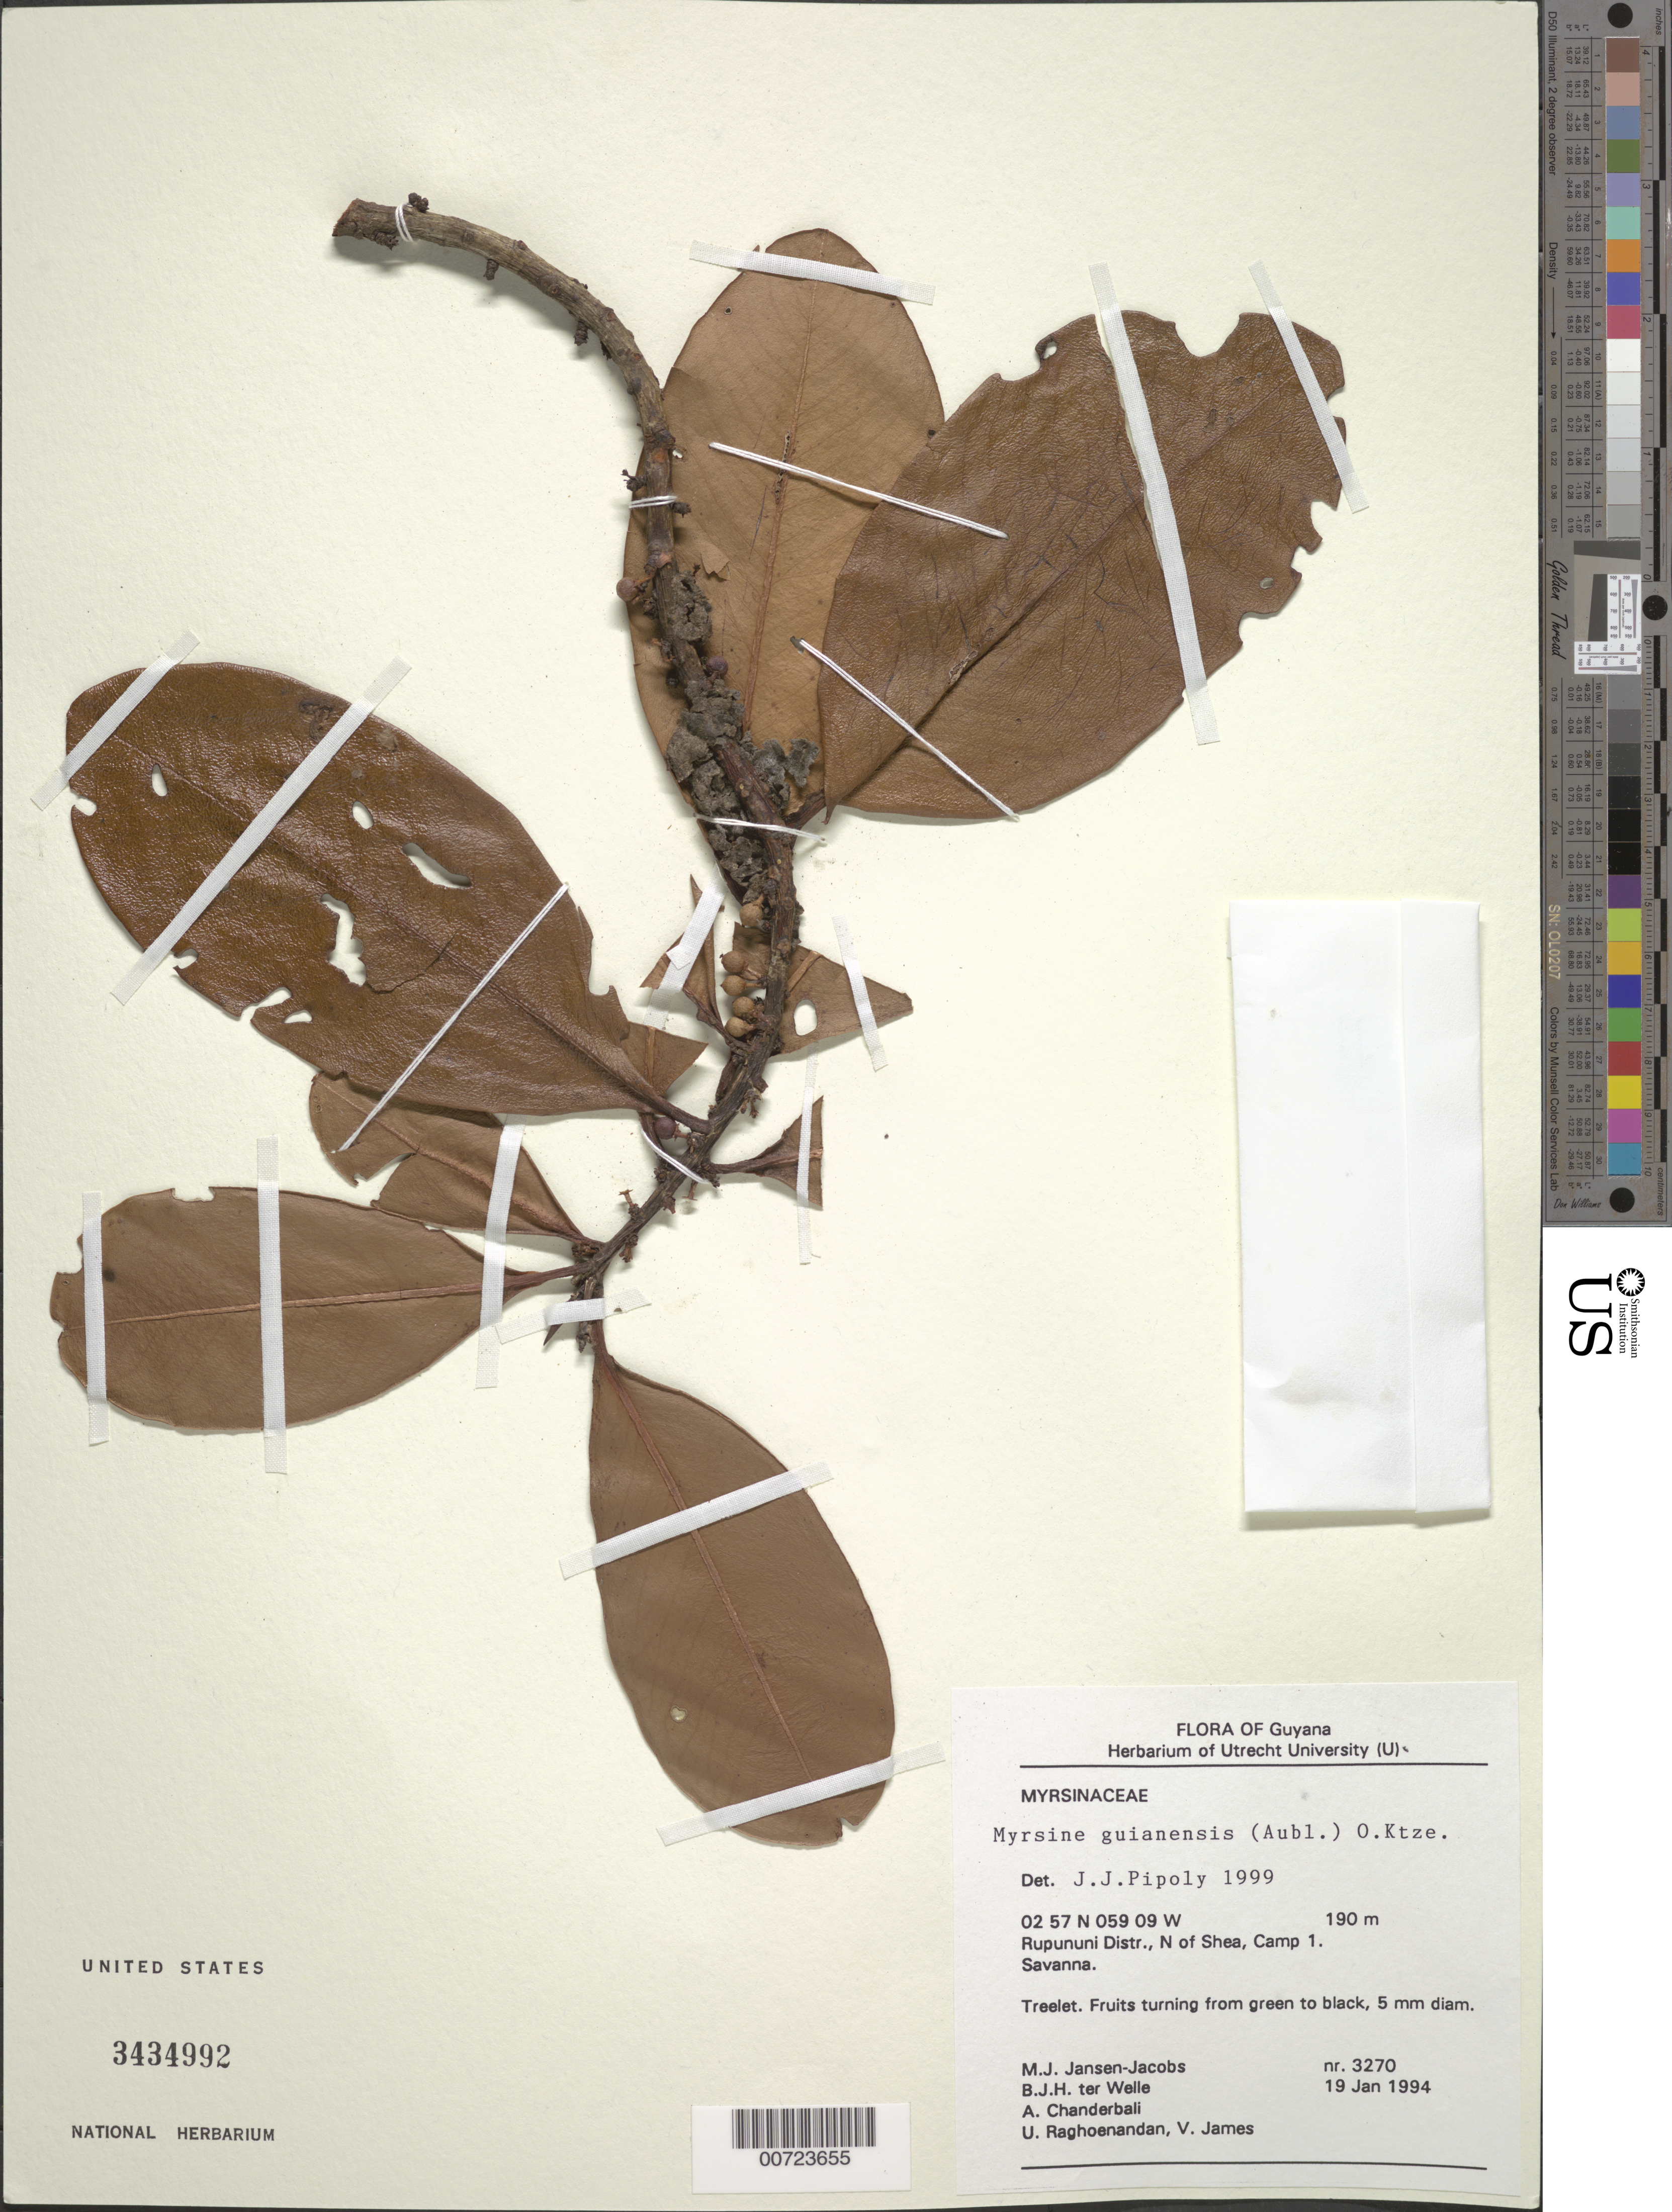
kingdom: Plantae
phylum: Tracheophyta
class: Magnoliopsida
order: Ericales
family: Primulaceae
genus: Myrsine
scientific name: Myrsine guianensis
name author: (Aubl.) Kuntze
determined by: Pipoly, J. J., III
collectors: M. J. Jansen-Jacobs, B. Welle, A. S. Chanderbali, U. Raghoenandan & V. James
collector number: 3270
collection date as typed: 19-Jan-94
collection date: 1994-01-19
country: Guyana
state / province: U. Takutu-U. Essequibo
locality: Shea, N of, camp 1, Rupununi District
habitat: Savanna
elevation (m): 190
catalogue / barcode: US 3434992